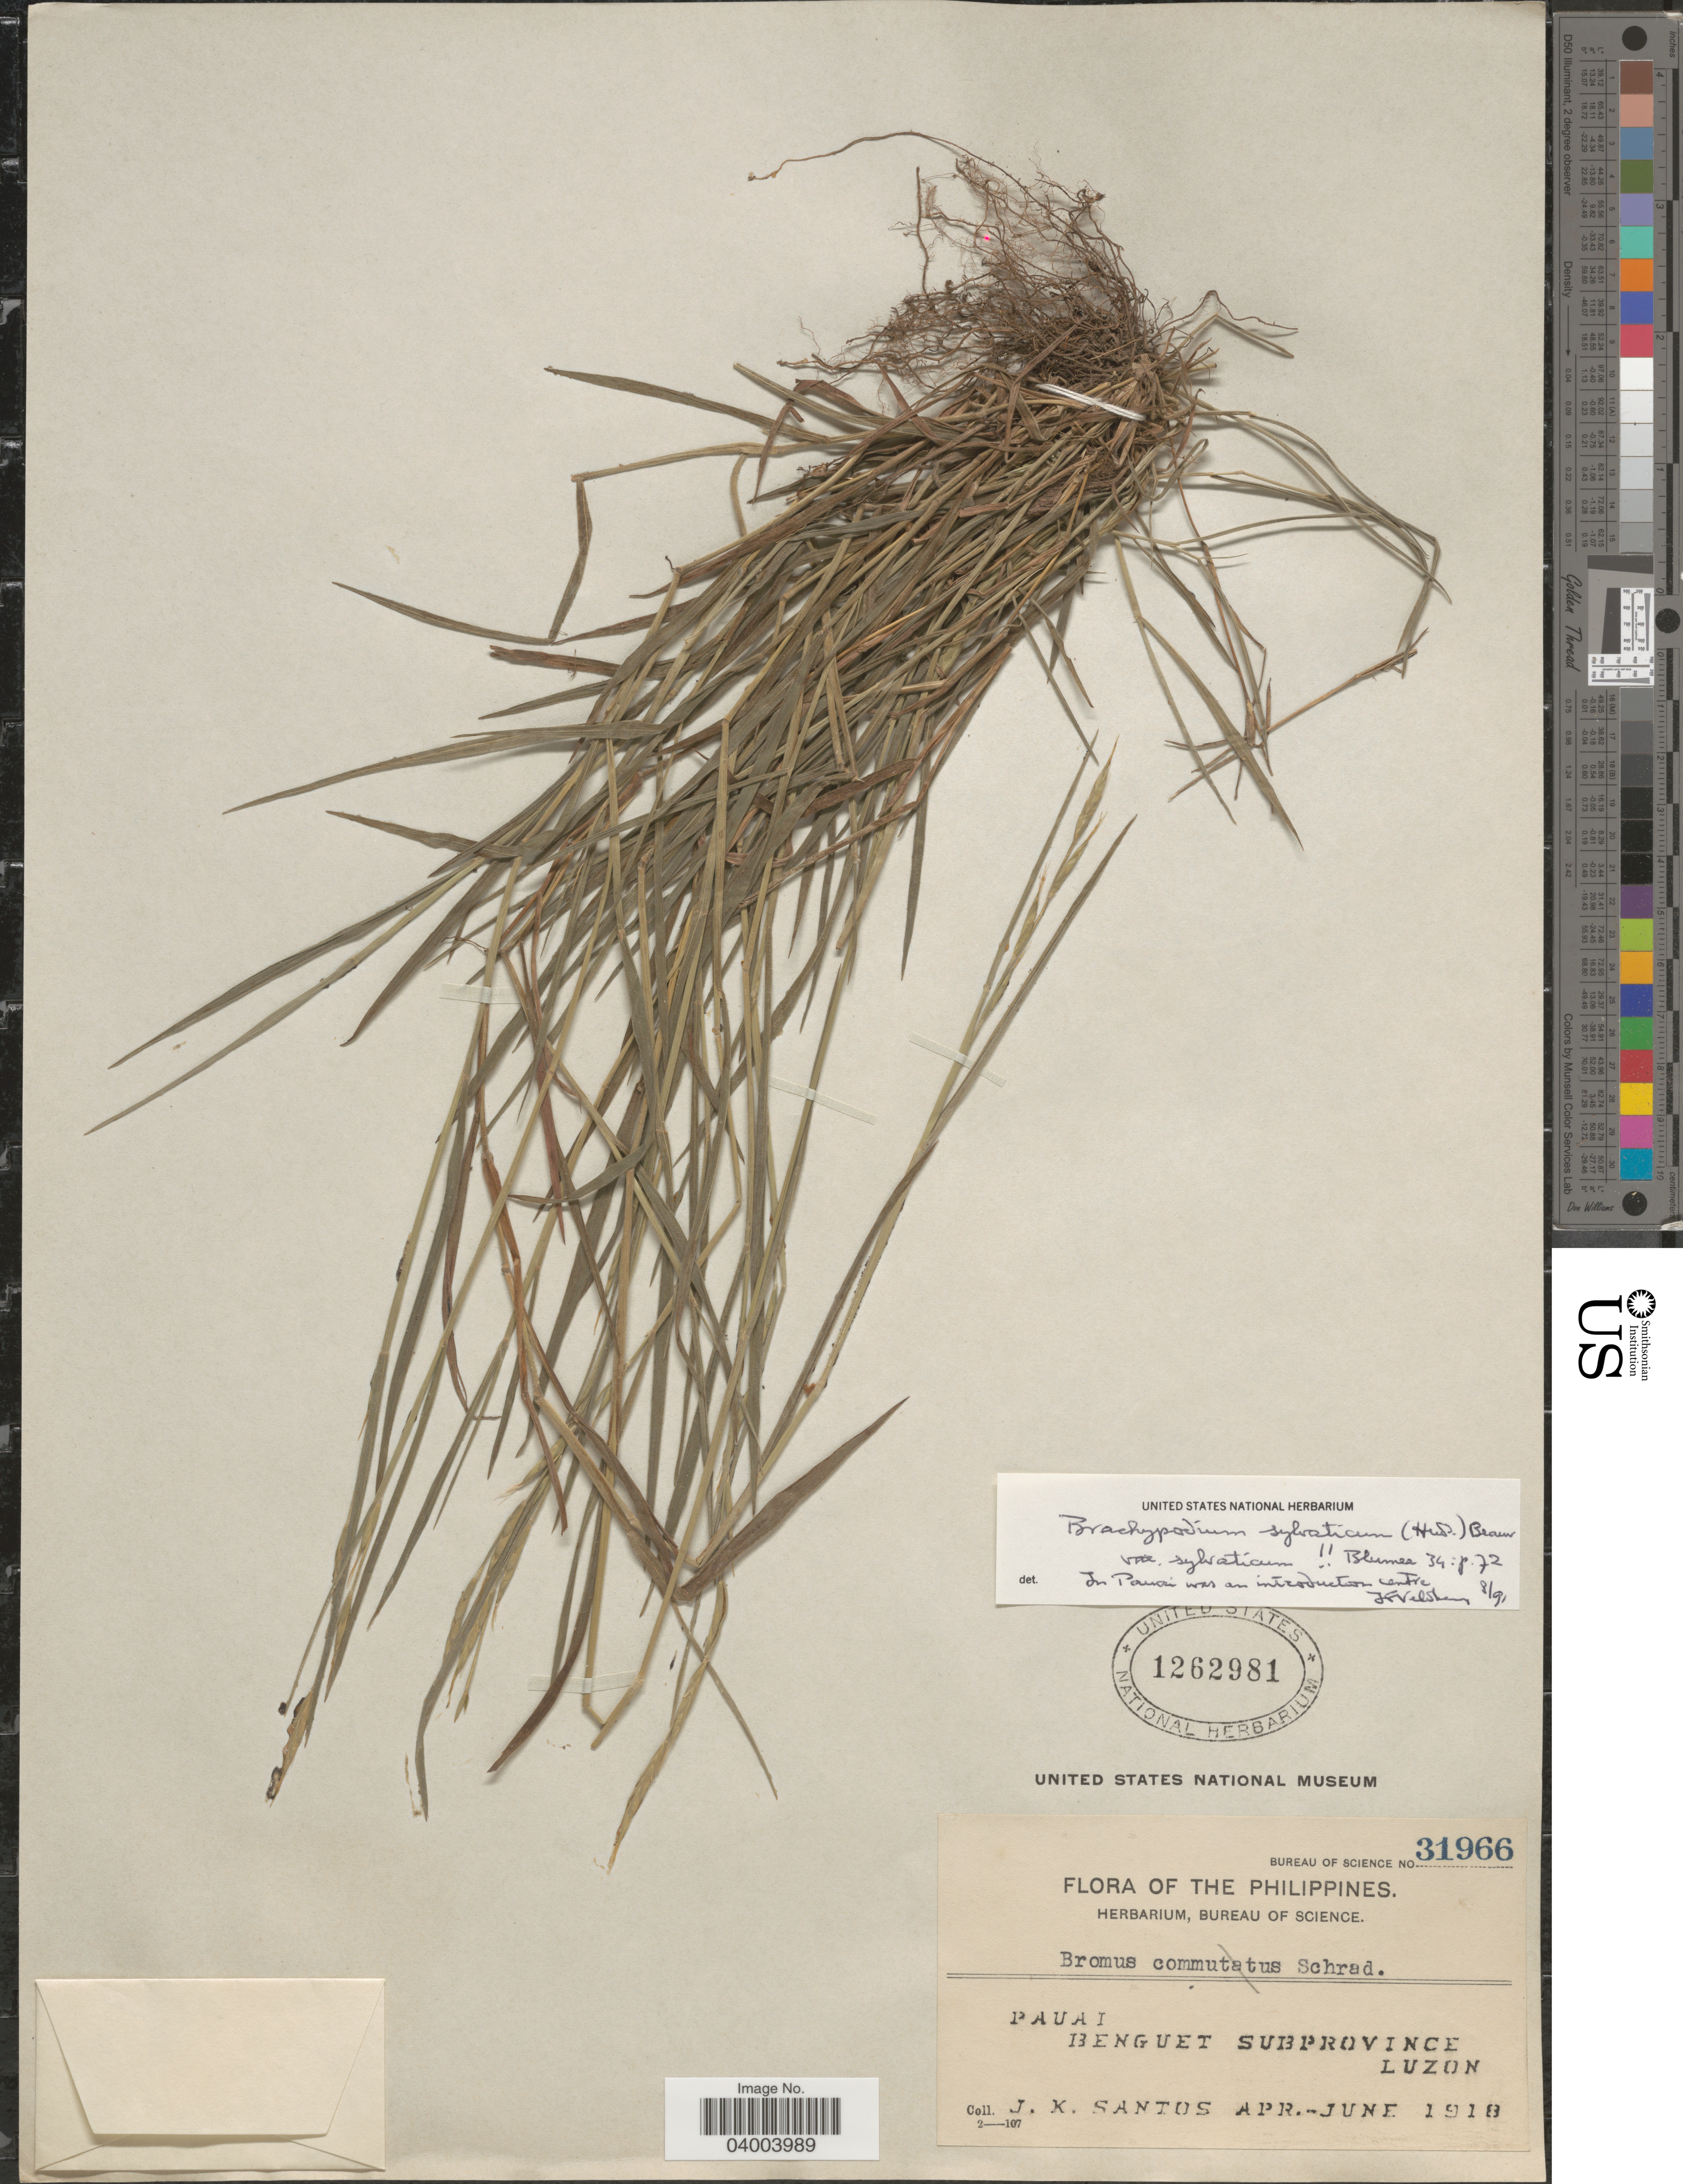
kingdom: Plantae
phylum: Tracheophyta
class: Liliopsida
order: Poales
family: Poaceae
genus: Brachypodium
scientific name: Brachypodium sylvaticum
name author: (Huds.) P. Beauv.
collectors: J. K. Santos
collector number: Bureau of Science 31966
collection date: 1918-04/1918-06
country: Philippines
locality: Pauai. Benguet Subprovince. Luzon.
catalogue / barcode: US 1262981